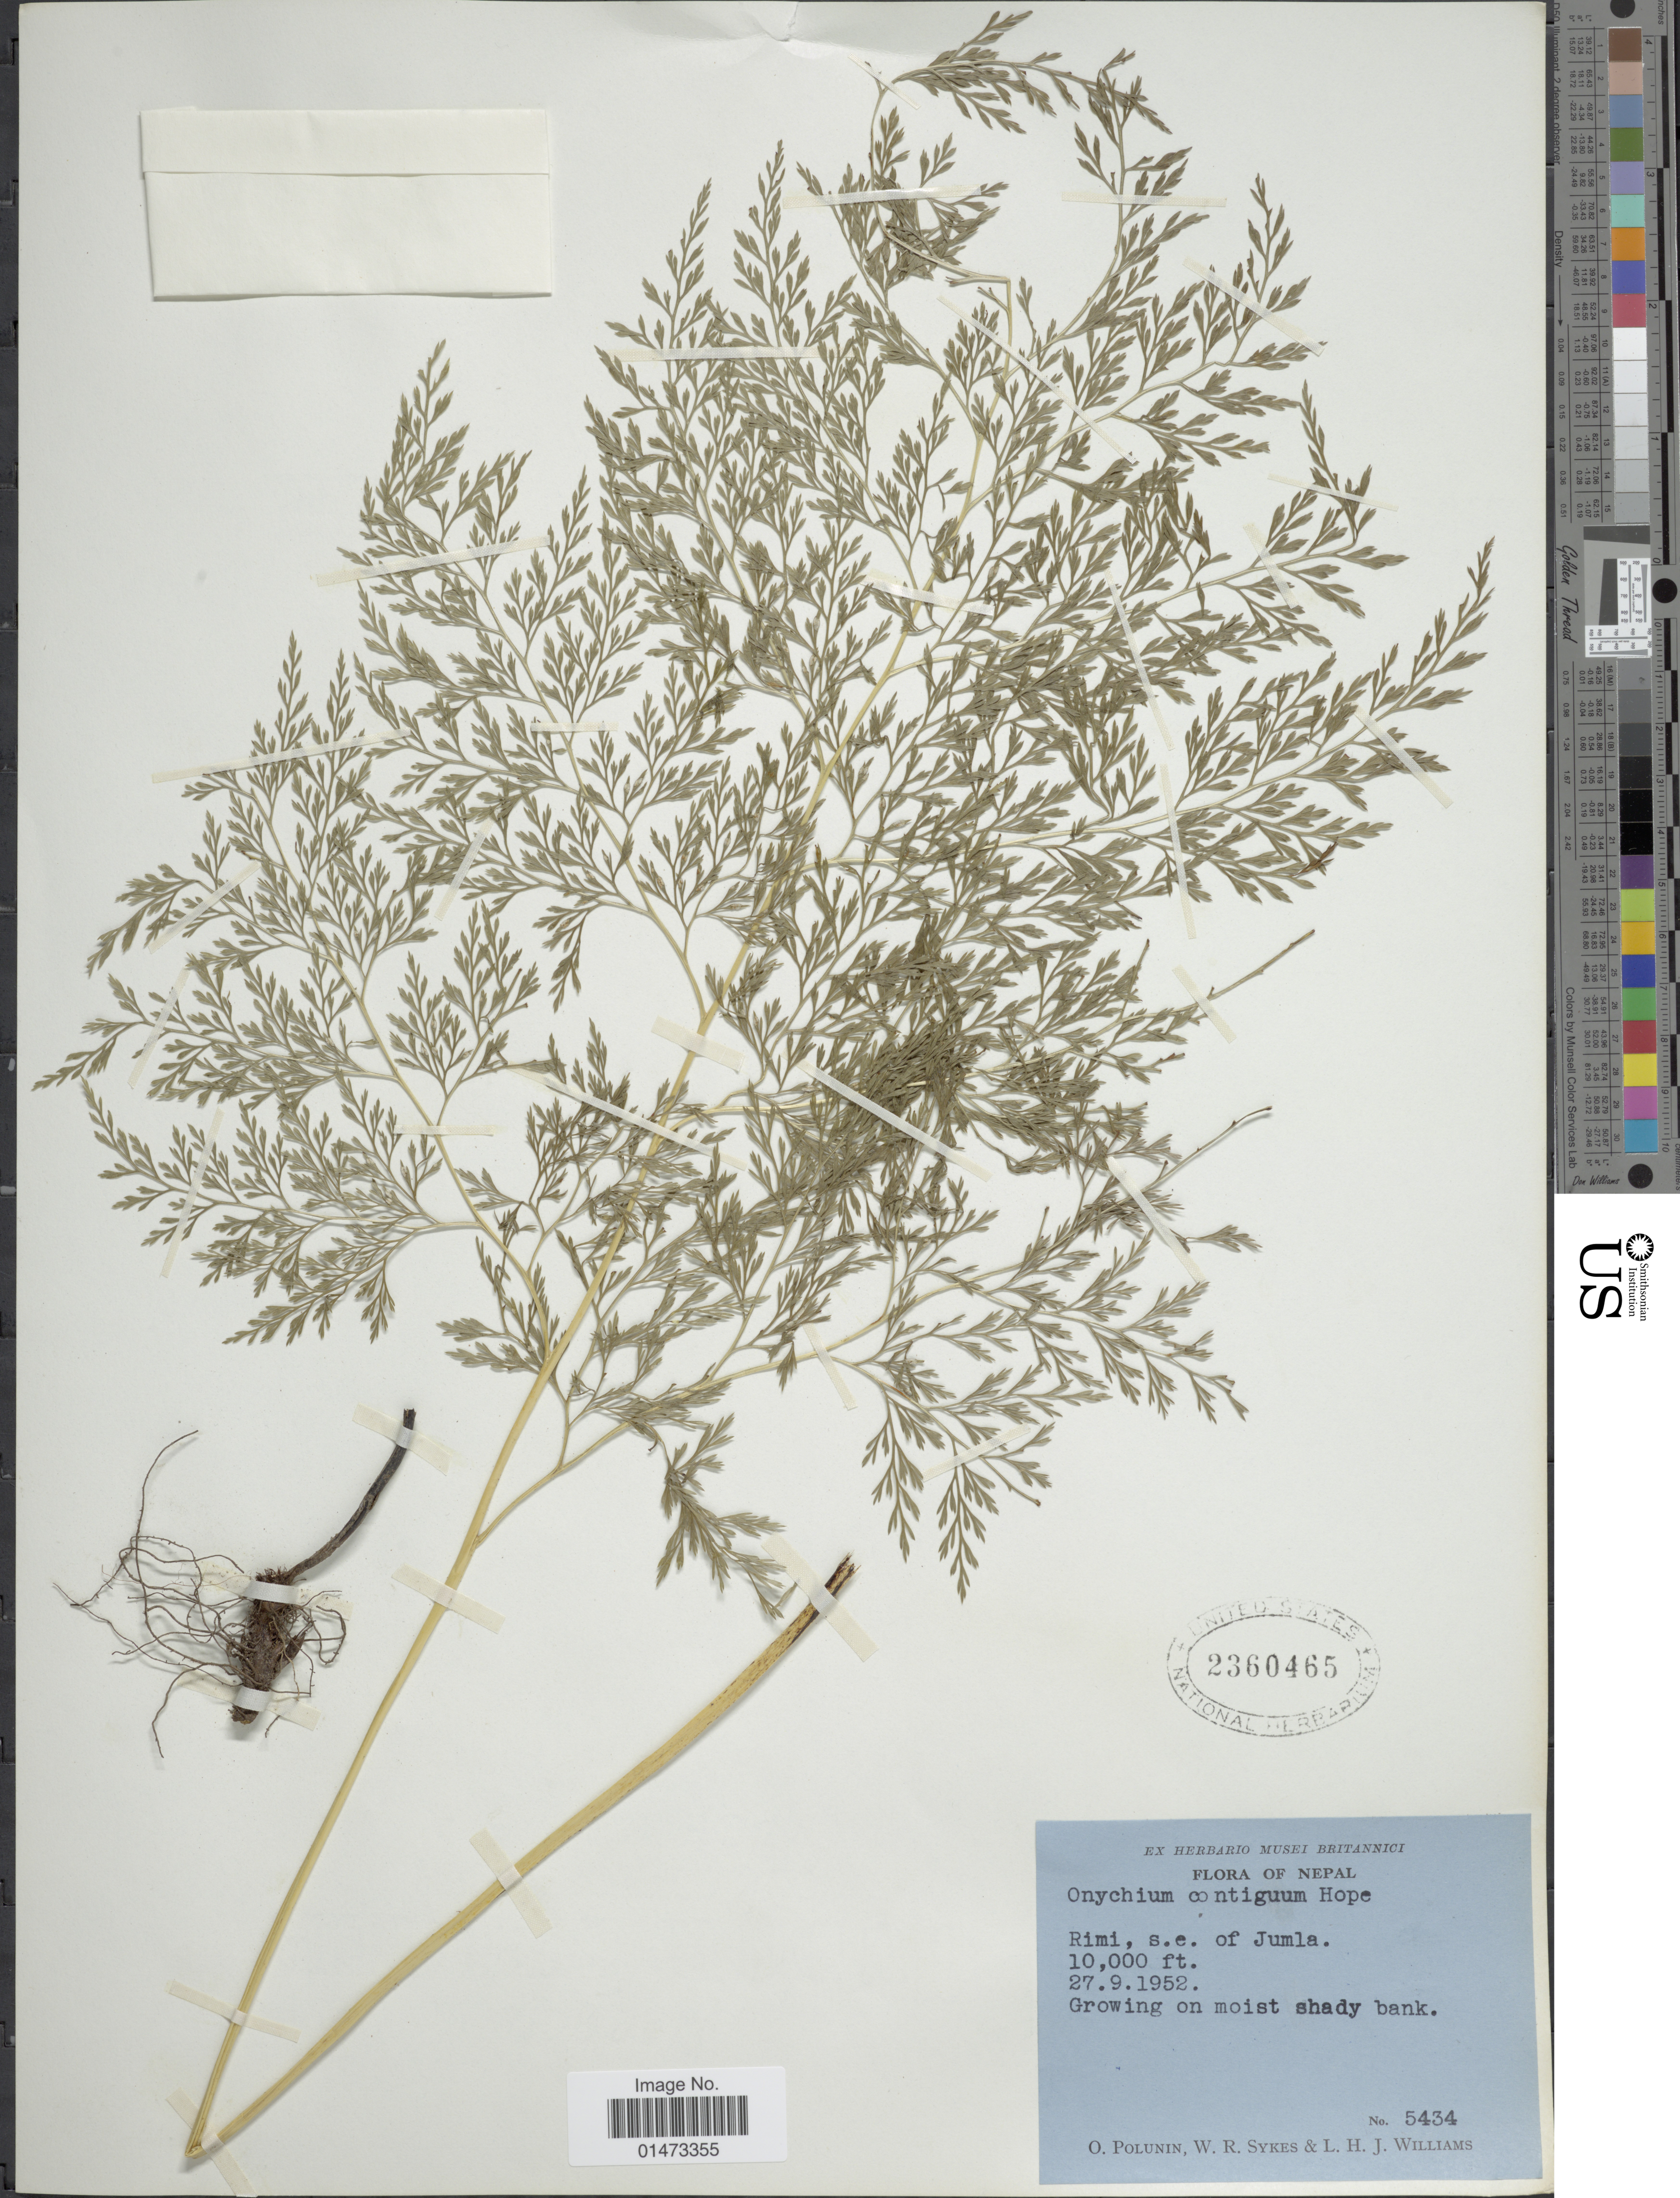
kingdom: Plantae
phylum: Tracheophyta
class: Polypodiopsida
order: Polypodiales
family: Pteridaceae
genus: Onychium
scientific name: Onychium contiguum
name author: Wall. ex C. Hope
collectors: O. V. Polunin, W. R. Sykes & L. H. J. Williams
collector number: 5434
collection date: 1952-09-27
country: Nepal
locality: Rimi, s.e. of Jumla.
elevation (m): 3048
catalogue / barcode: US 2360465